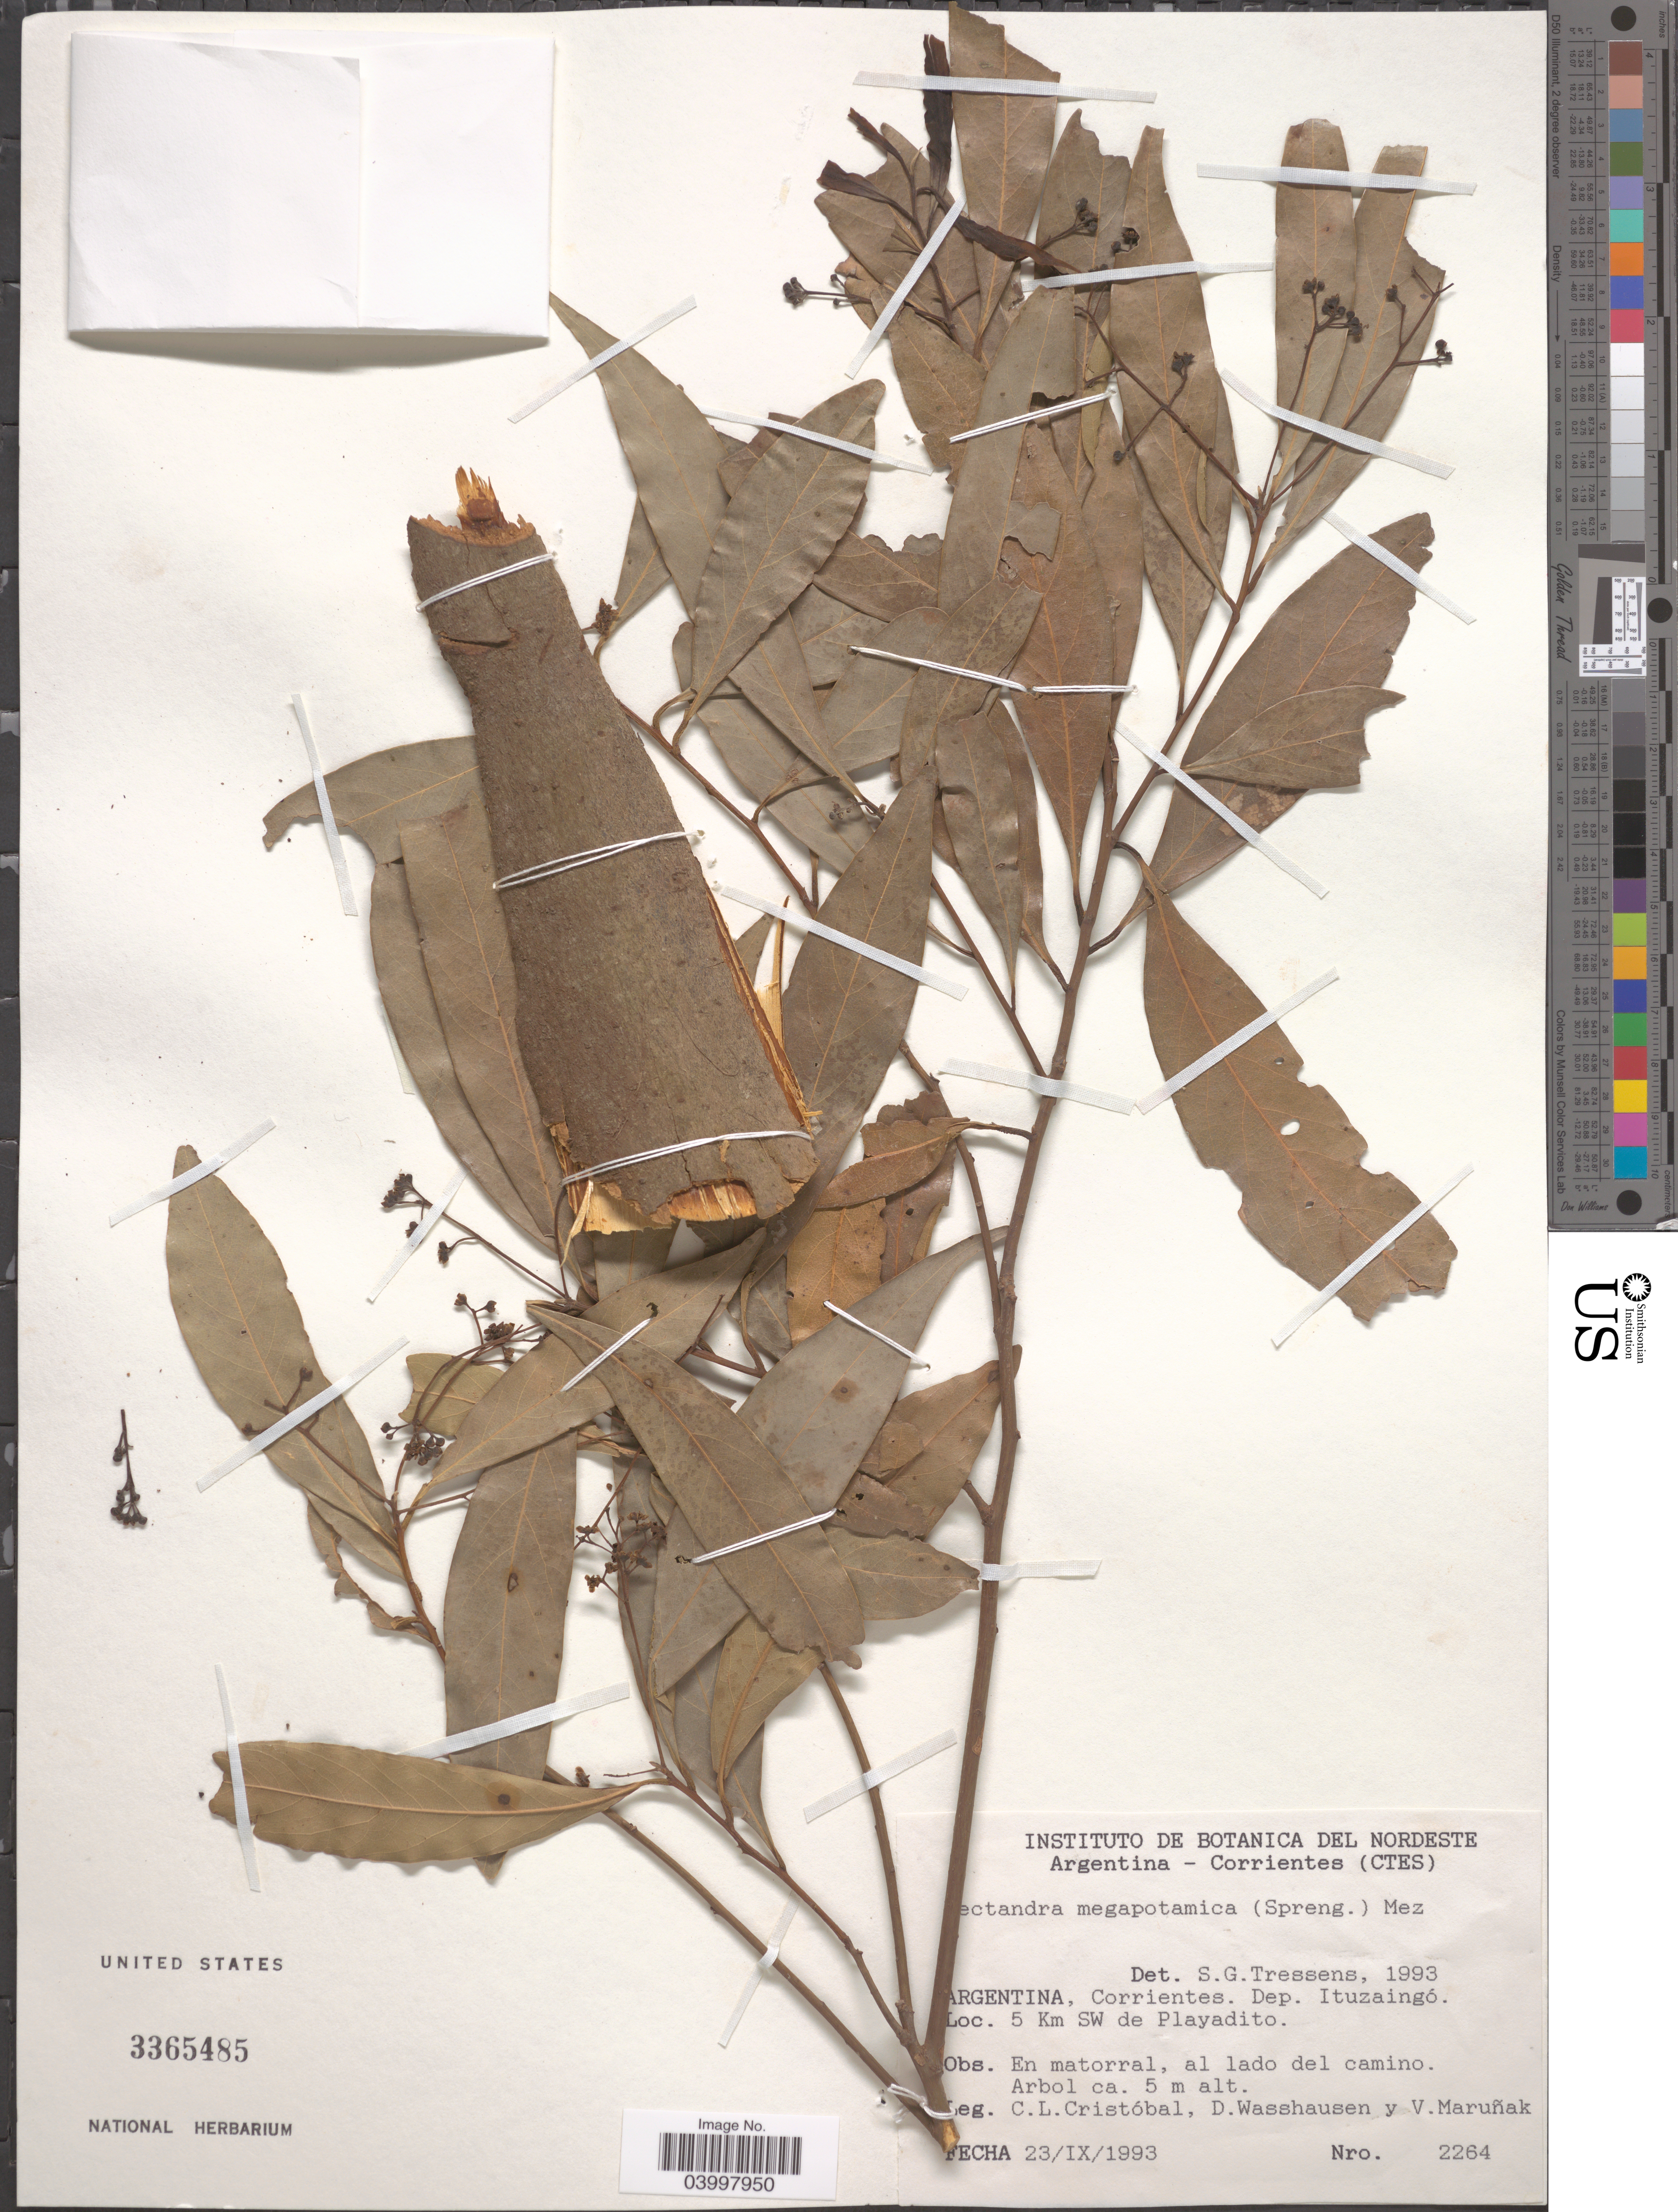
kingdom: Plantae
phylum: Tracheophyta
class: Magnoliopsida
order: Laurales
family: Lauraceae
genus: Nectandra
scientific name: Nectandra megapotamica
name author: Mez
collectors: C. L. Cristóbal, D. C. Wasshausen & V. Maruñak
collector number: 2264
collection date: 1993-09-23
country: Argentina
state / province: Corrientes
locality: Dep. Ituzaingó. 5 Km SW e Playadito. En matorral, al lado del camino.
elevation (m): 5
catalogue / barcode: US 3365485